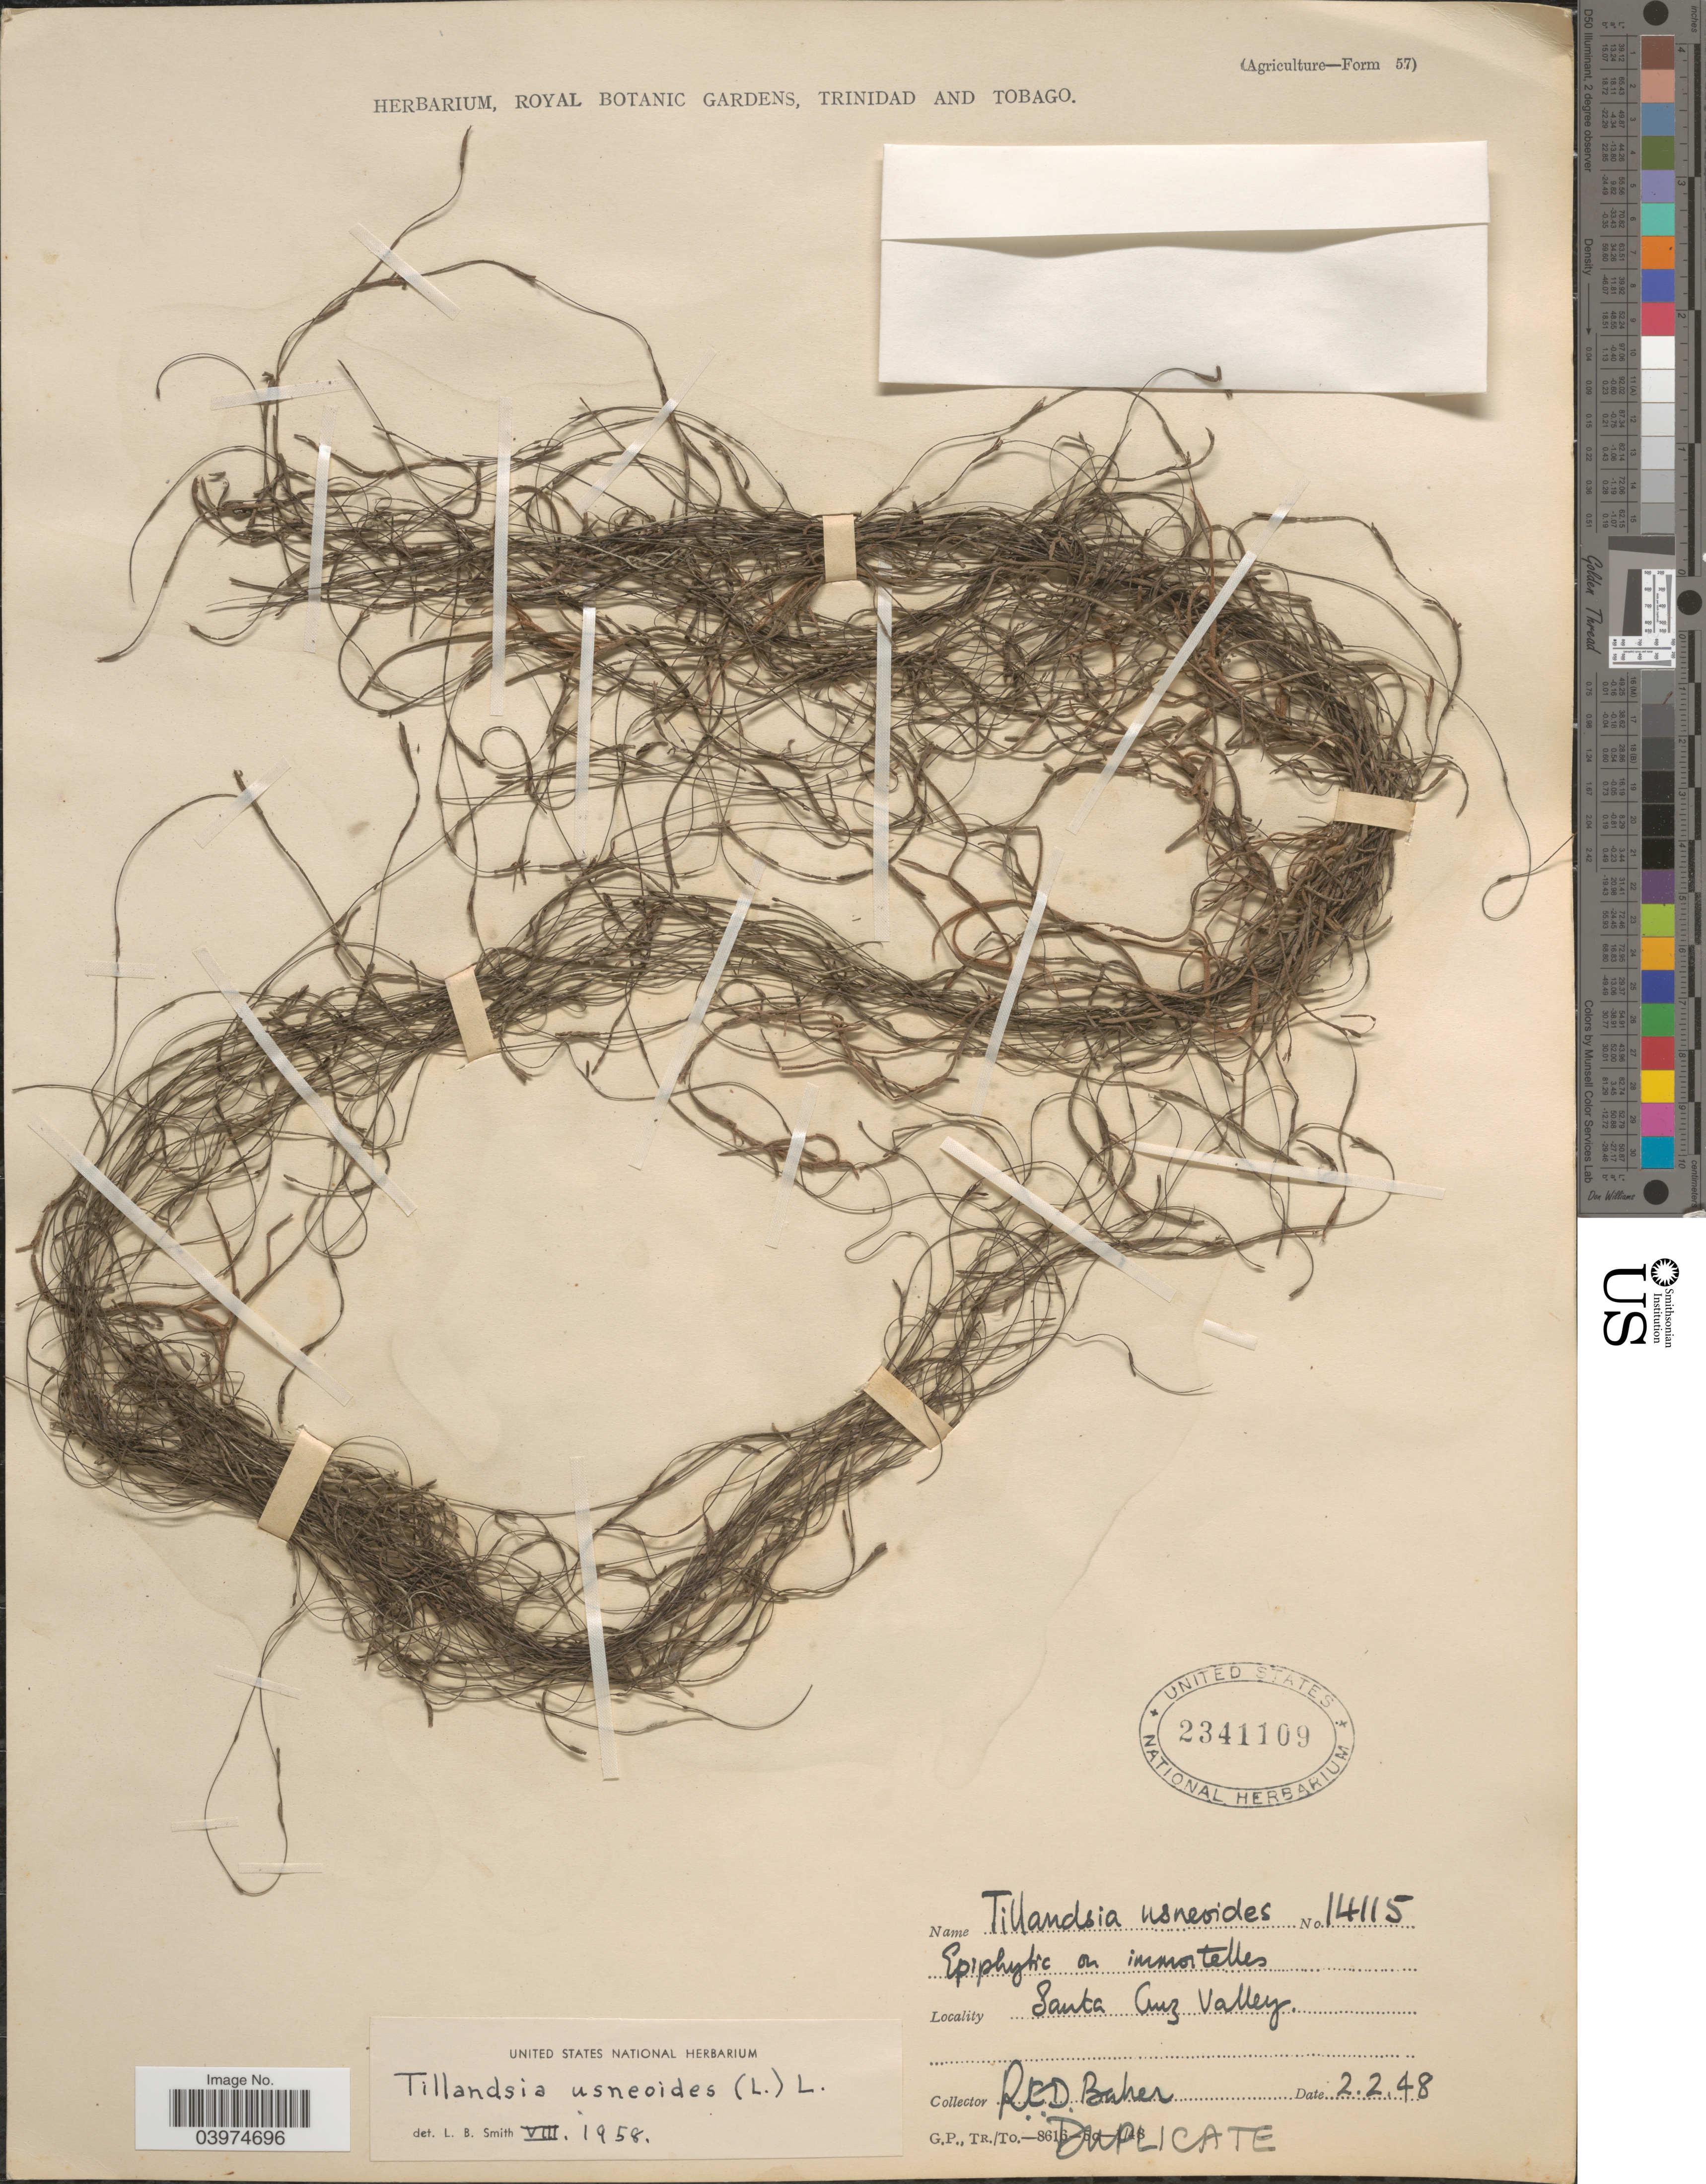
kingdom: Plantae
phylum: Tracheophyta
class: Liliopsida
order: Poales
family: Bromeliaceae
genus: Tillandsia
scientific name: Tillandsia usneoides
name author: (L.) L.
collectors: R. E. D. Baker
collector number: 14115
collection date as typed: Transcribed d/m/y: 2/2/48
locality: Santa Cruz Valley.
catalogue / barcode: US 2341109